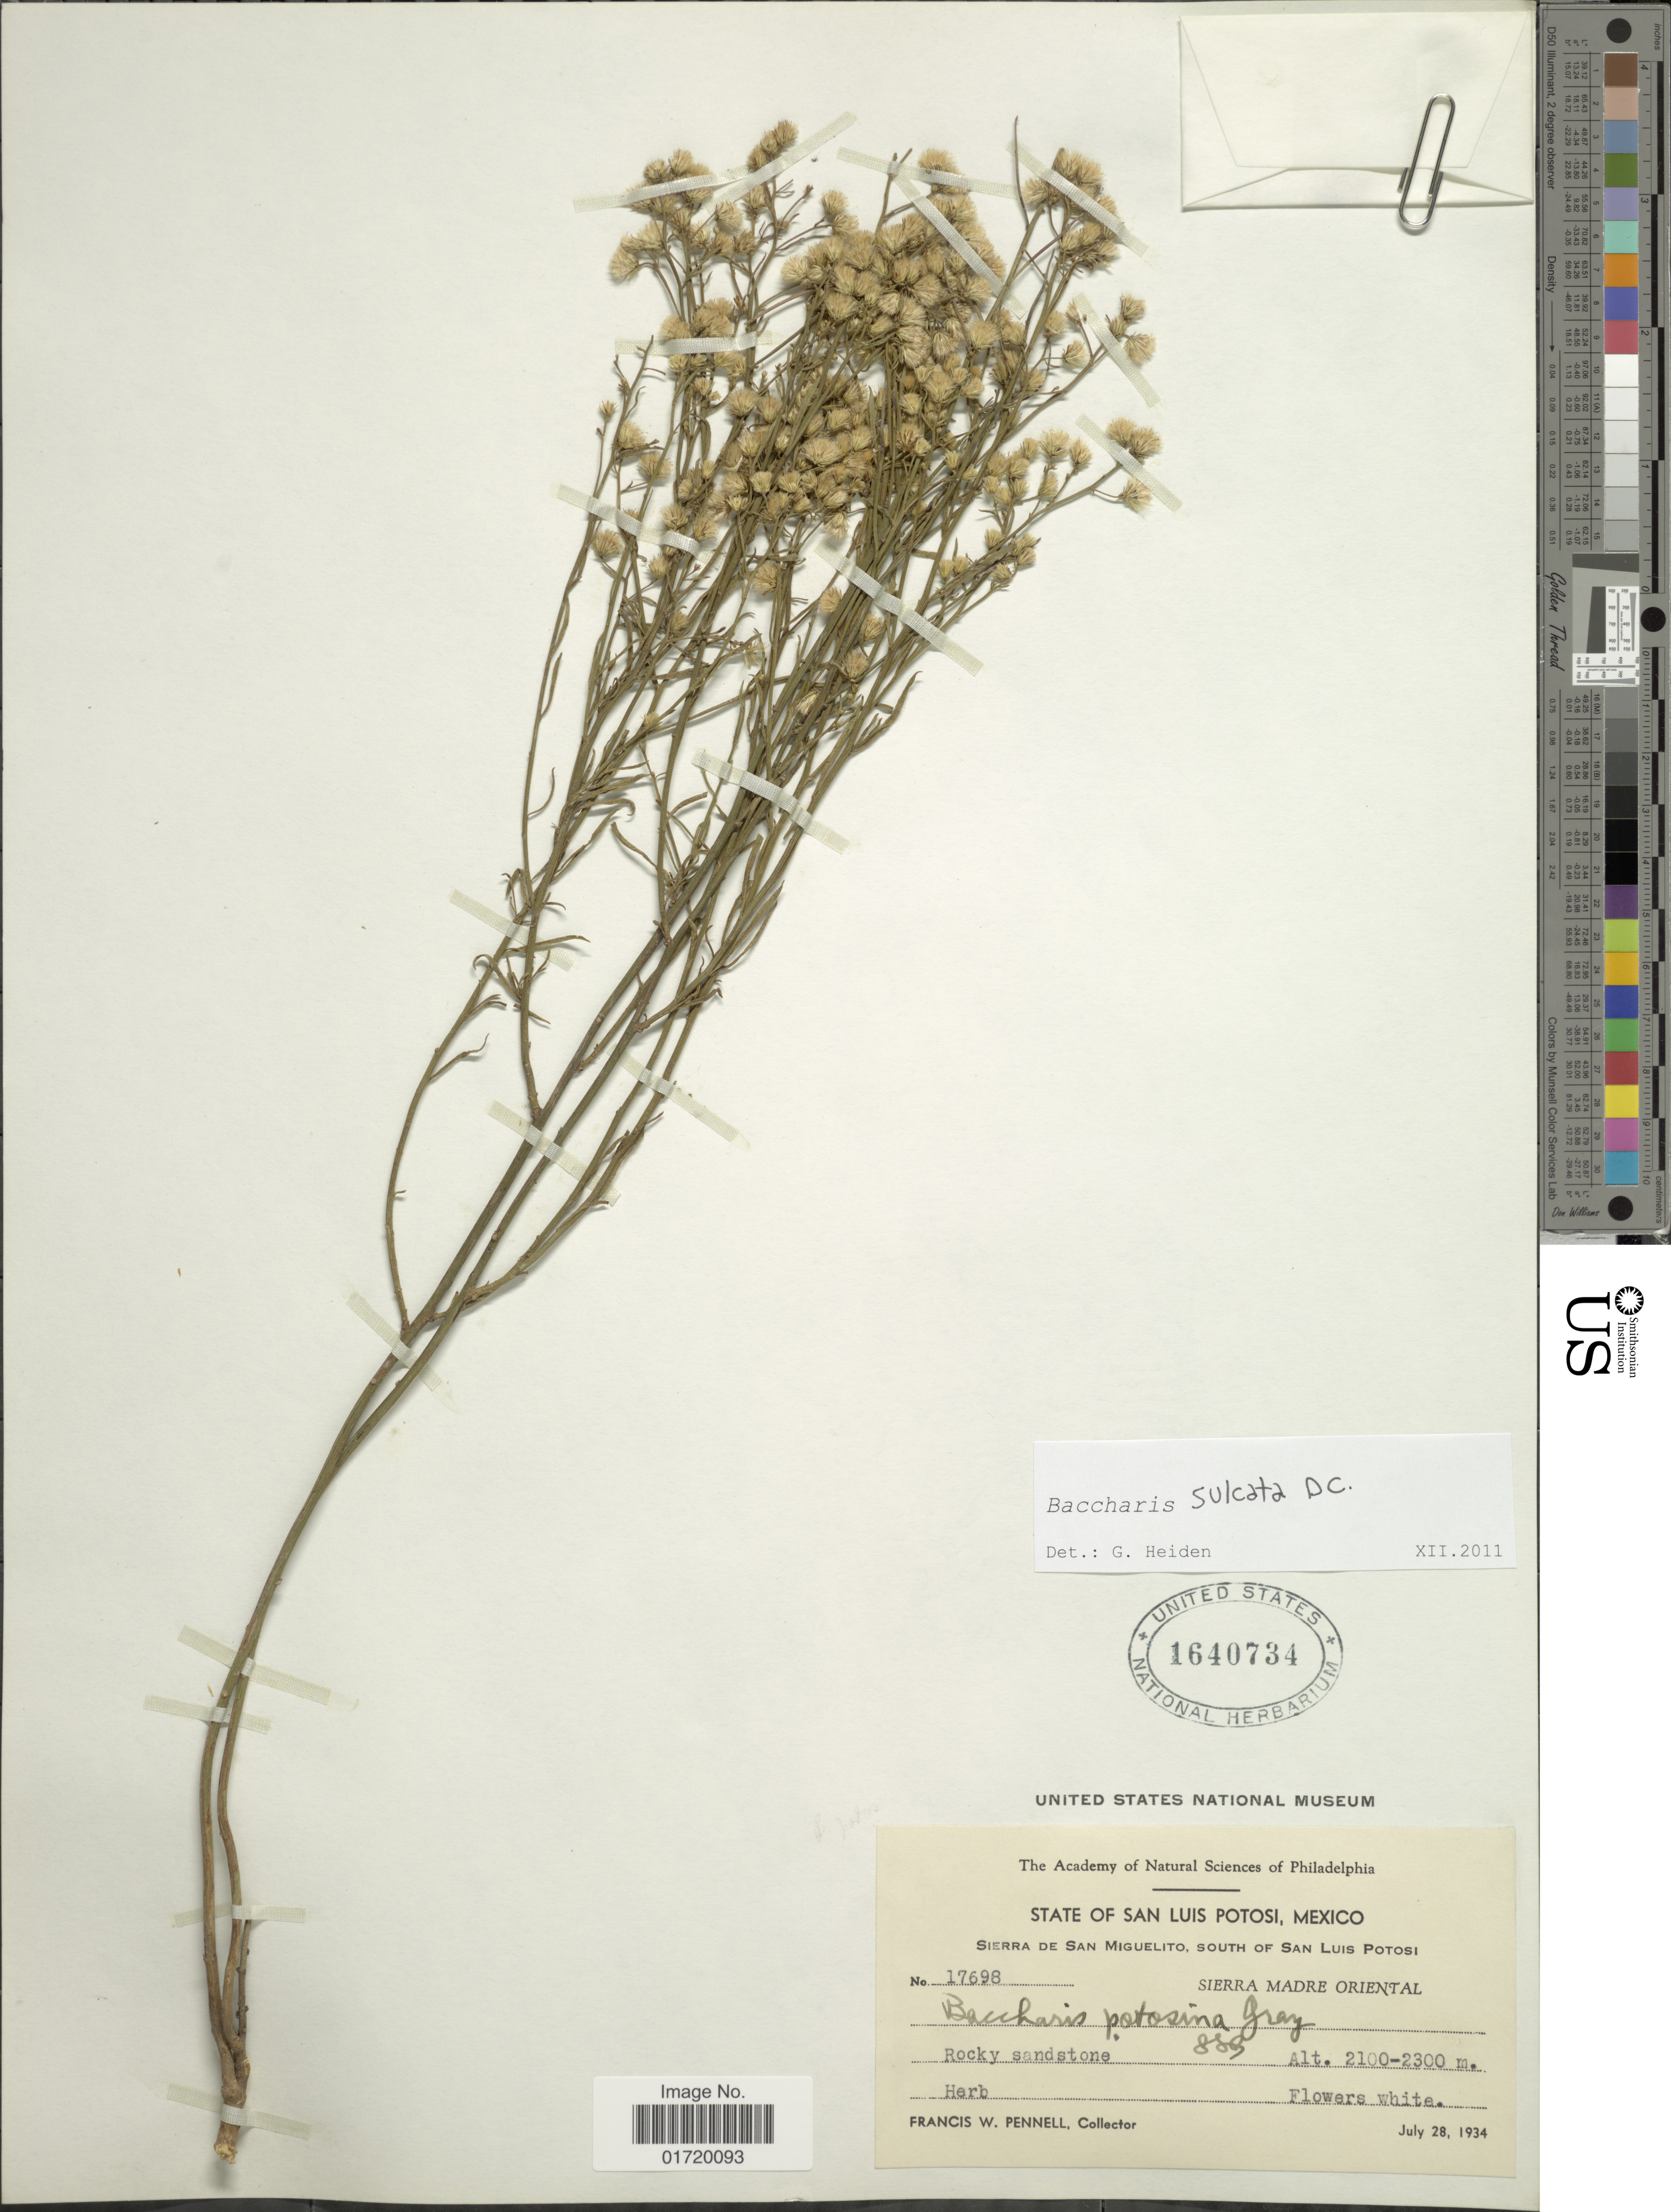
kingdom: Plantae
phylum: Tracheophyta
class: Magnoliopsida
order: Asterales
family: Asteraceae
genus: Baccharis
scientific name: Baccharis sulcata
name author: DC.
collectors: F. W. Pennell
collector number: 17698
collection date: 1934-07-28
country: Mexico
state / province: San Luis Potosí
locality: Sierra de San Miguelito, South of San Luis Potosi, Sierra Madre Oriental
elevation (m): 2100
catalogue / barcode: US 1640734